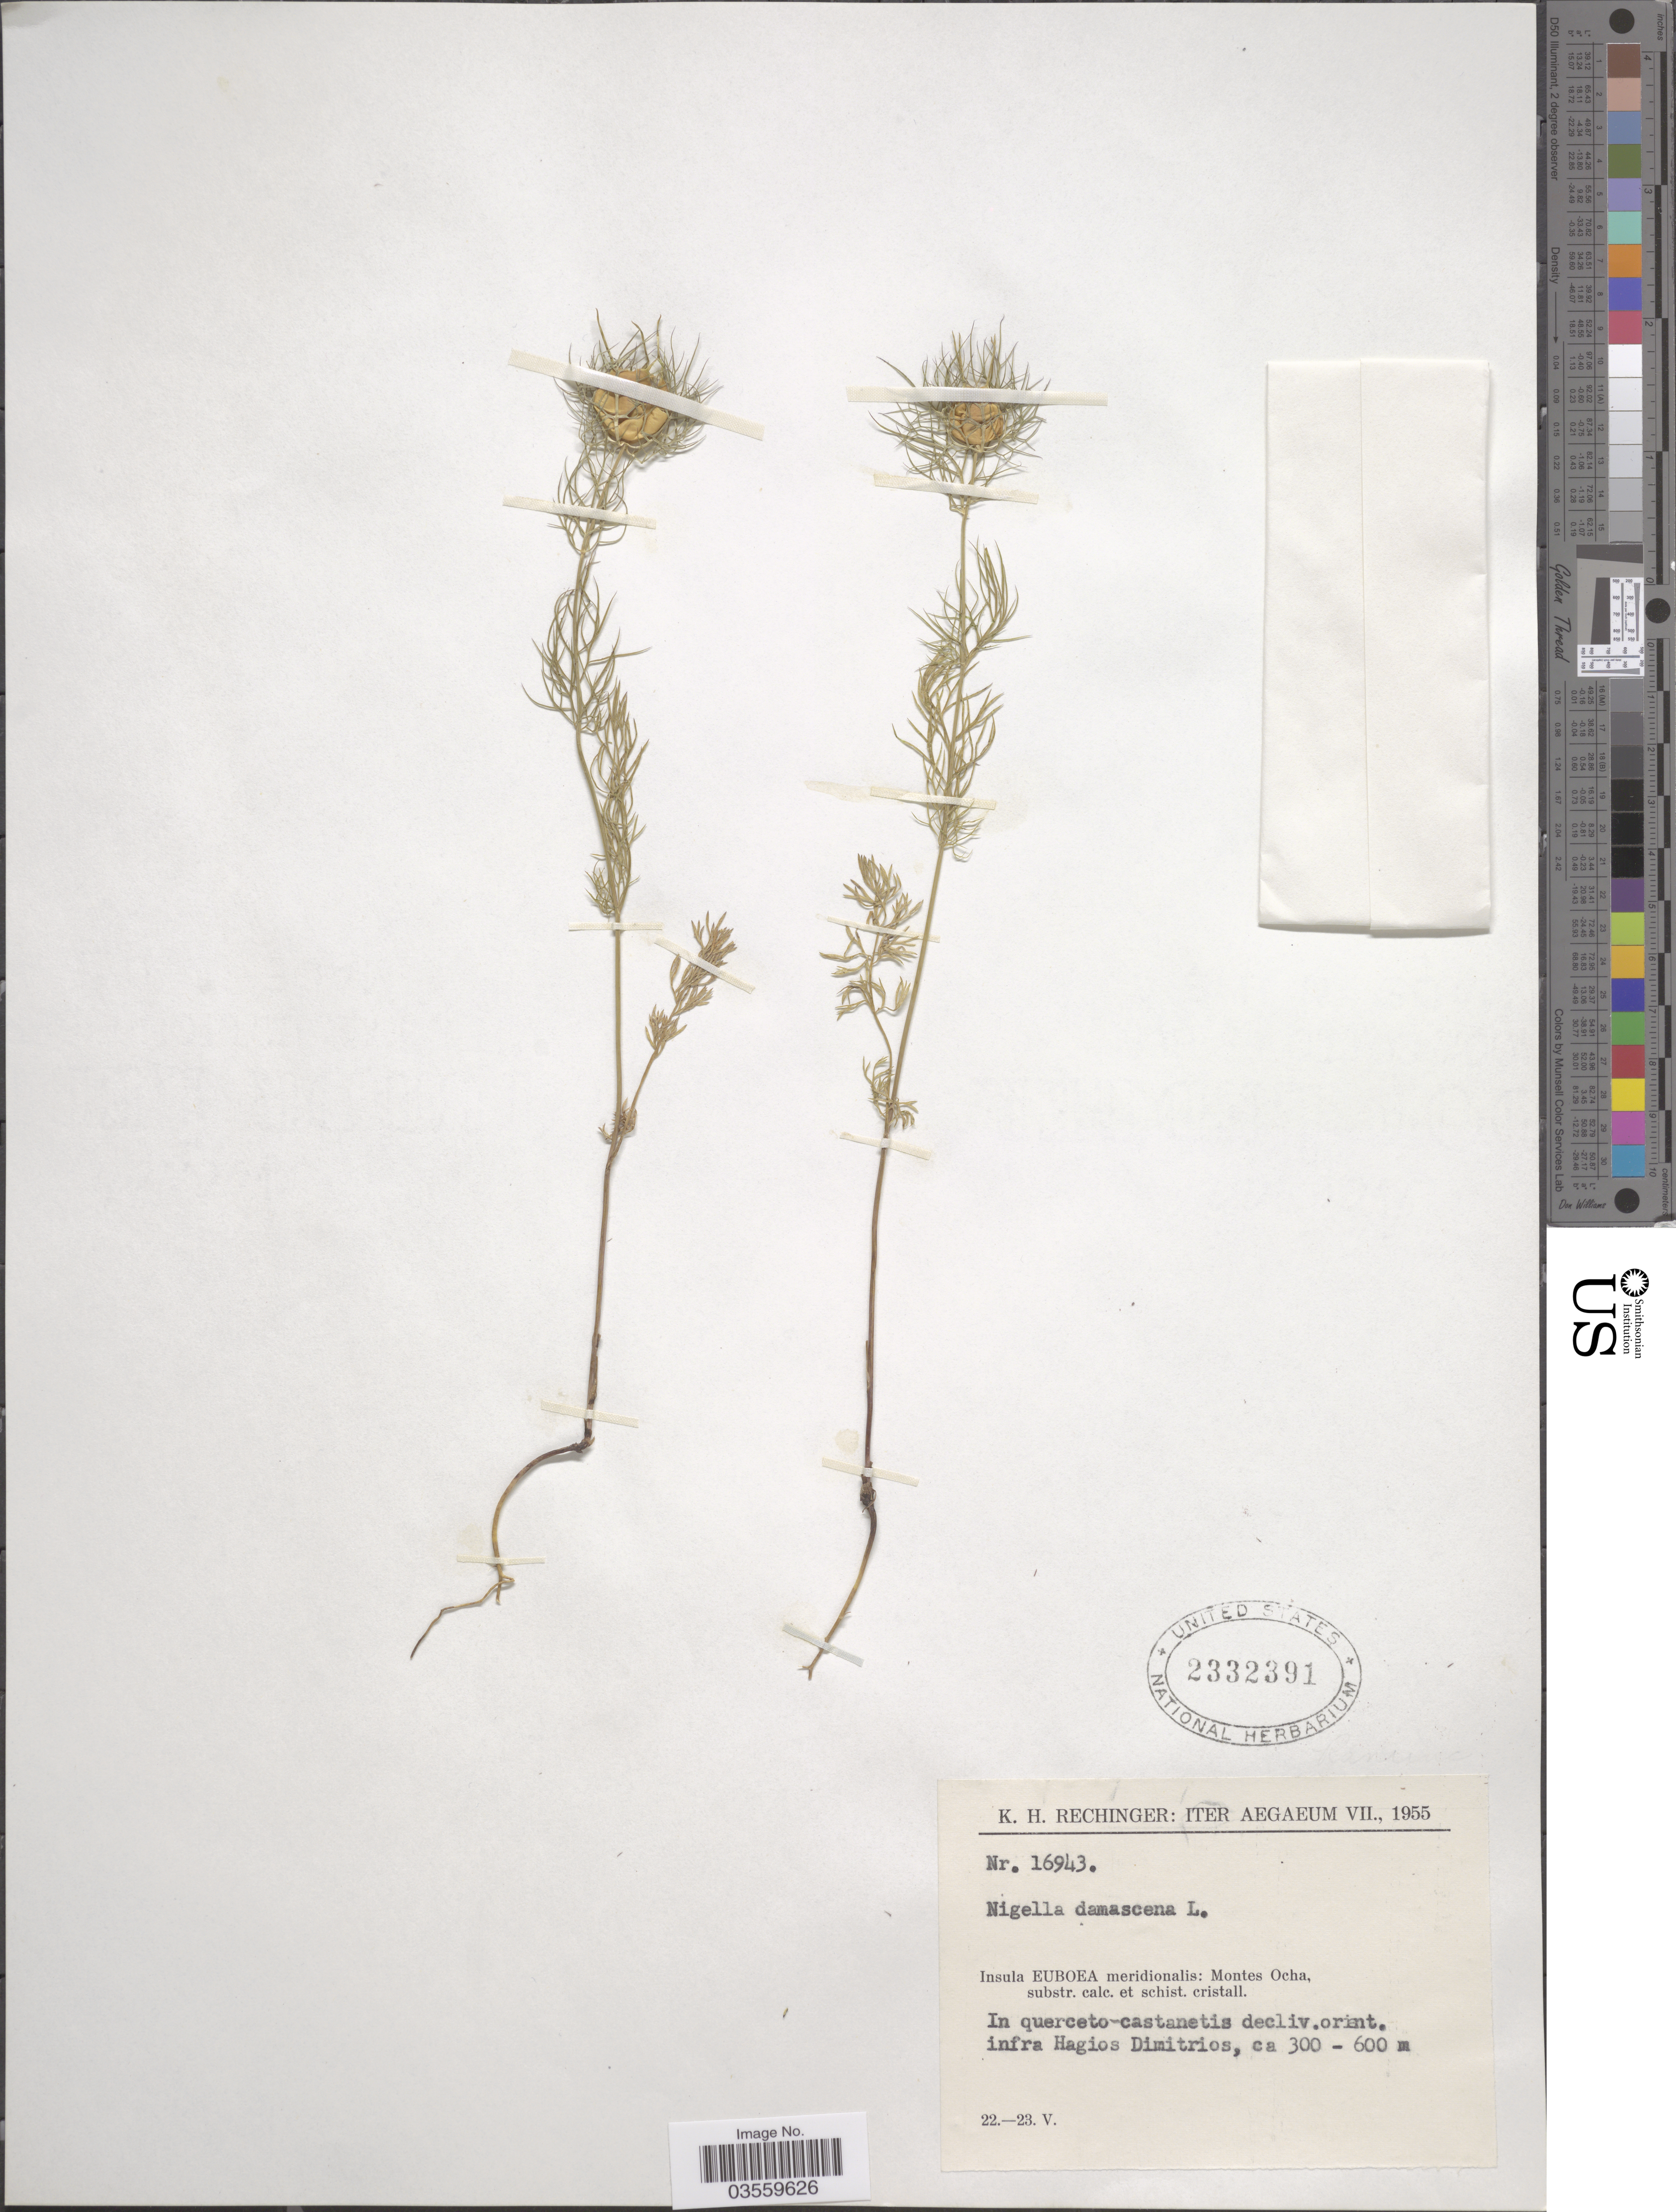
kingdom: Plantae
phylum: Tracheophyta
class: Magnoliopsida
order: Ranunculales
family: Ranunculaceae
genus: Nigella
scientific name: Nigella damascena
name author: L.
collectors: K. H. Rechinger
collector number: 16943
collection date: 1955-05-22/1955-05-23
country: Greece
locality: Aegaeum. Insula Euboea meridionalis: Montes Ocha. Infra Hagios Dimitrios.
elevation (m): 300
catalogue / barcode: US 2332391